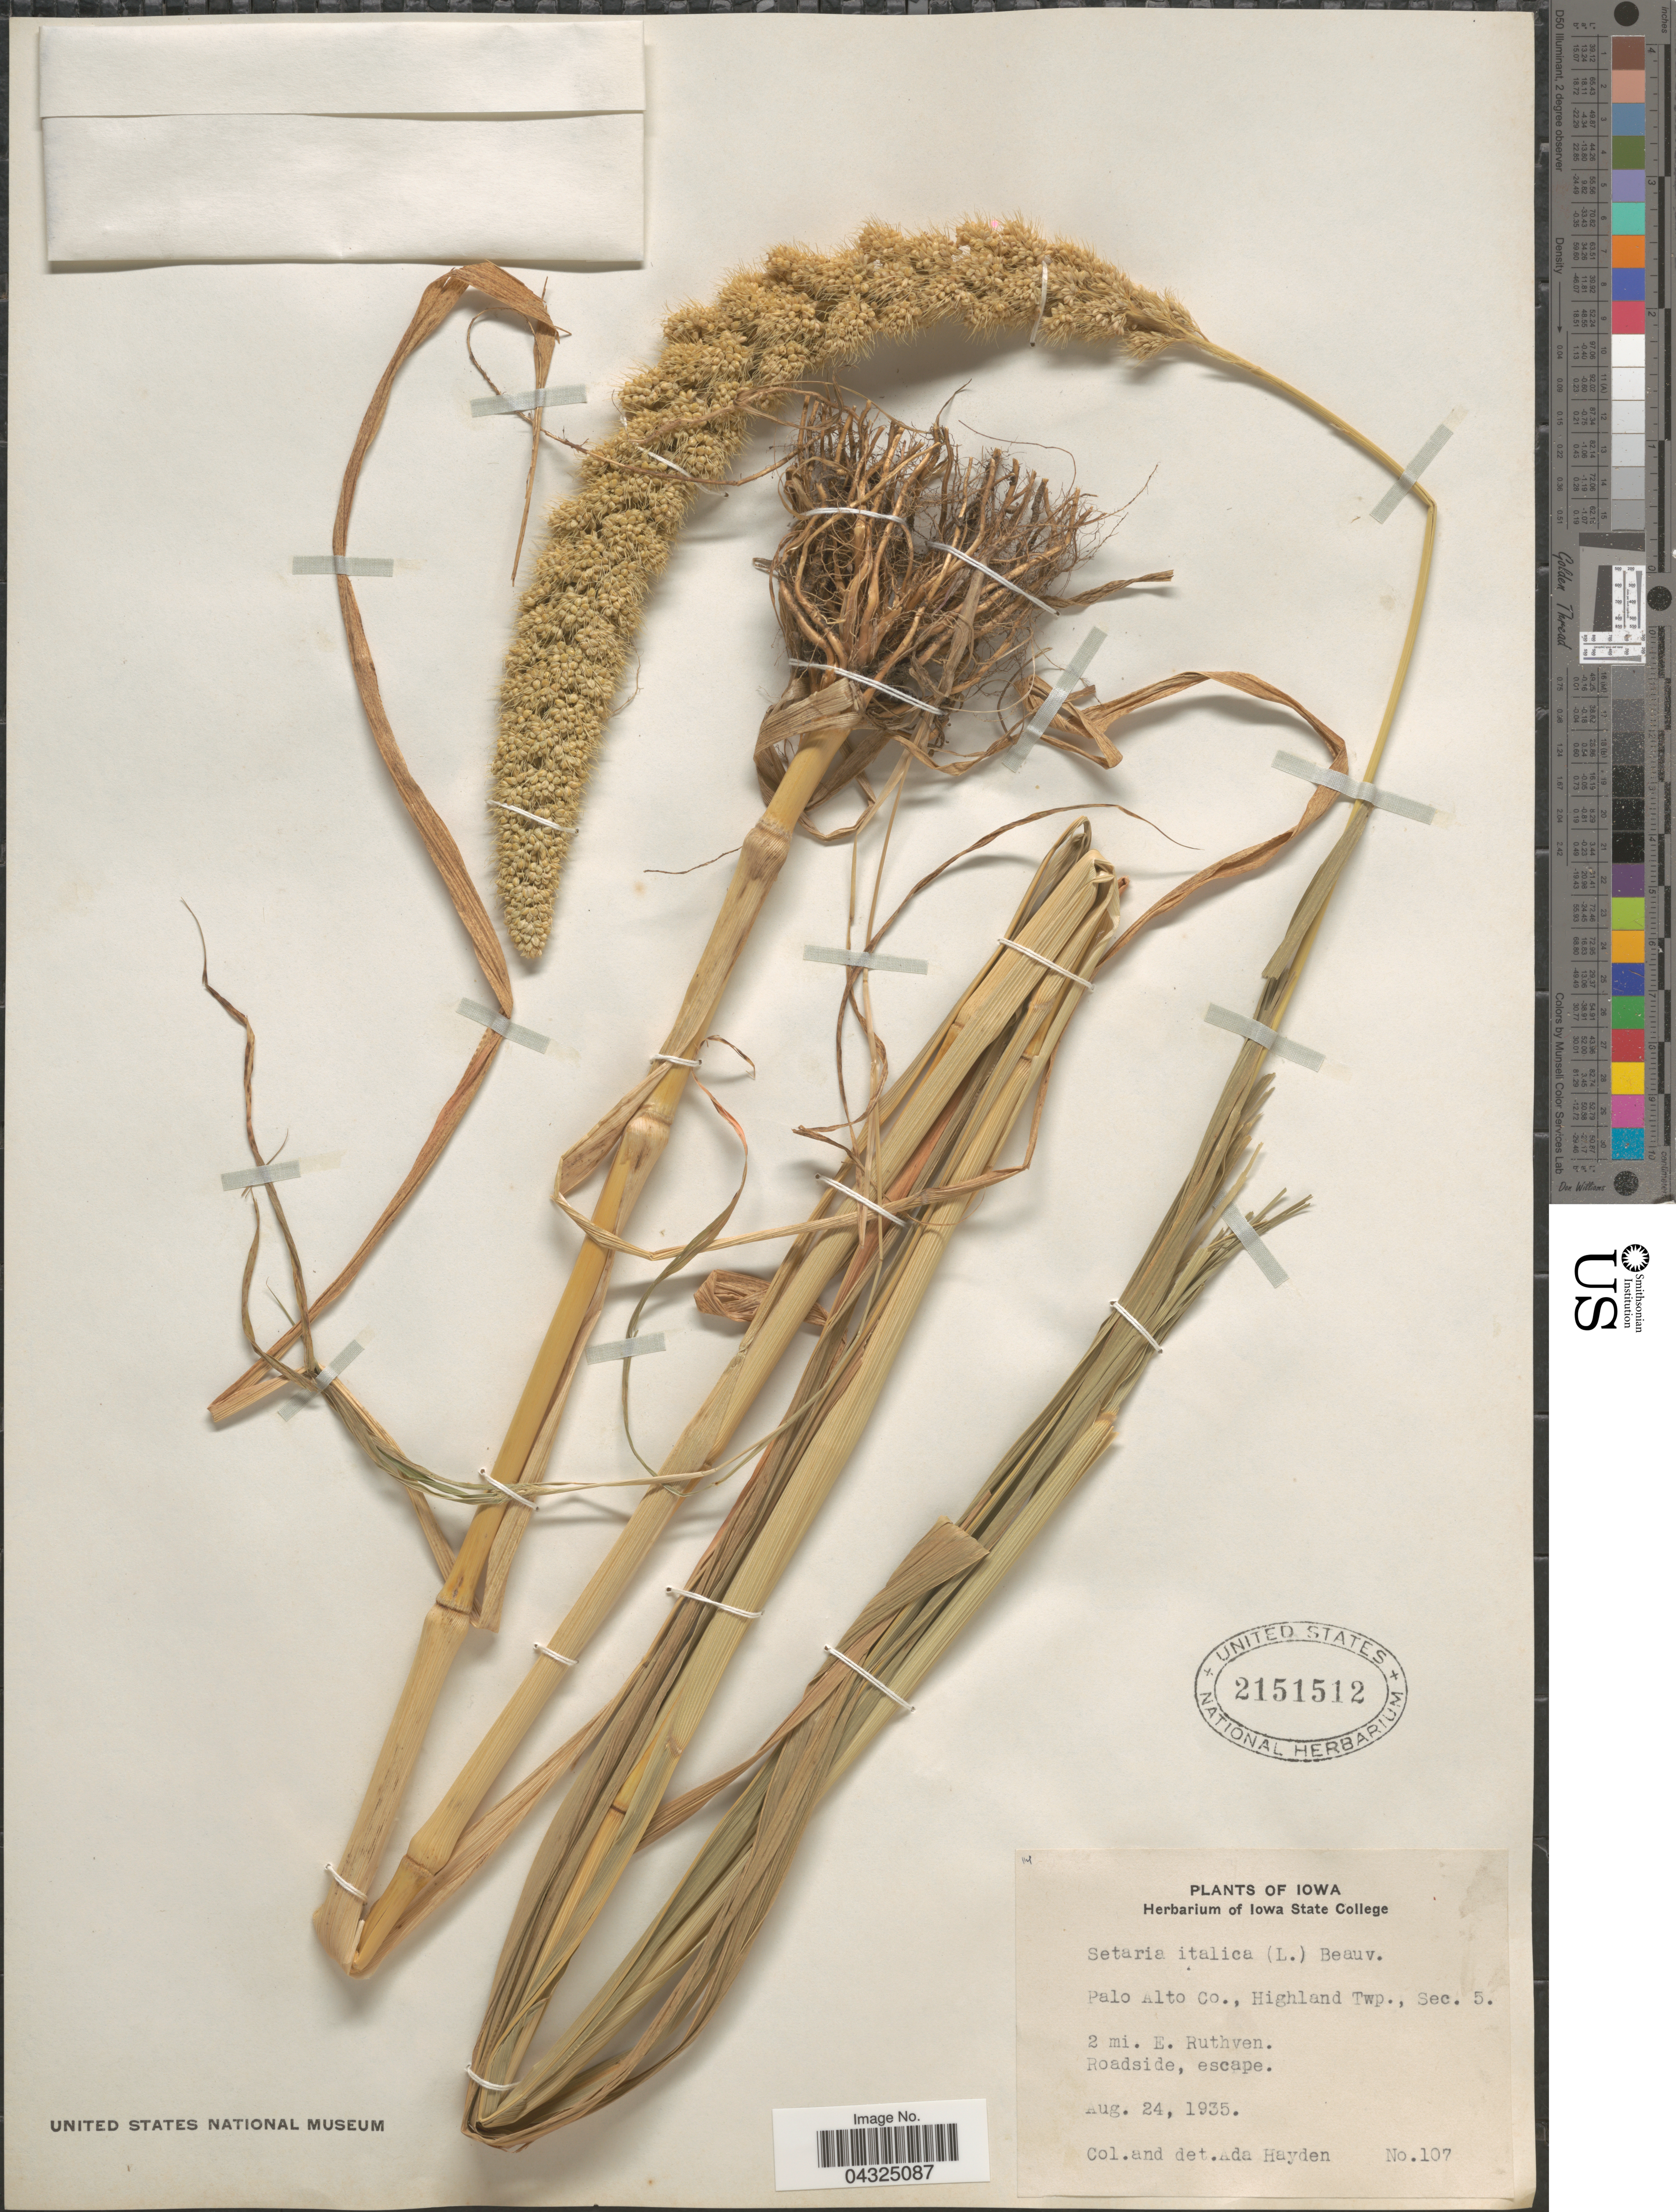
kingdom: Plantae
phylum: Tracheophyta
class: Liliopsida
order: Poales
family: Poaceae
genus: Setaria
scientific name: Setaria italica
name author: (L.) P. Beauv.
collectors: Ada Hayden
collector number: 107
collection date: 1935-08-24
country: United States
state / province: Iowa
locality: Palo Alto Co., Highland Twp., Sec. 5. 2 mi. E. Ruthven. Roadside, escape.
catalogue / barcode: US 2151512